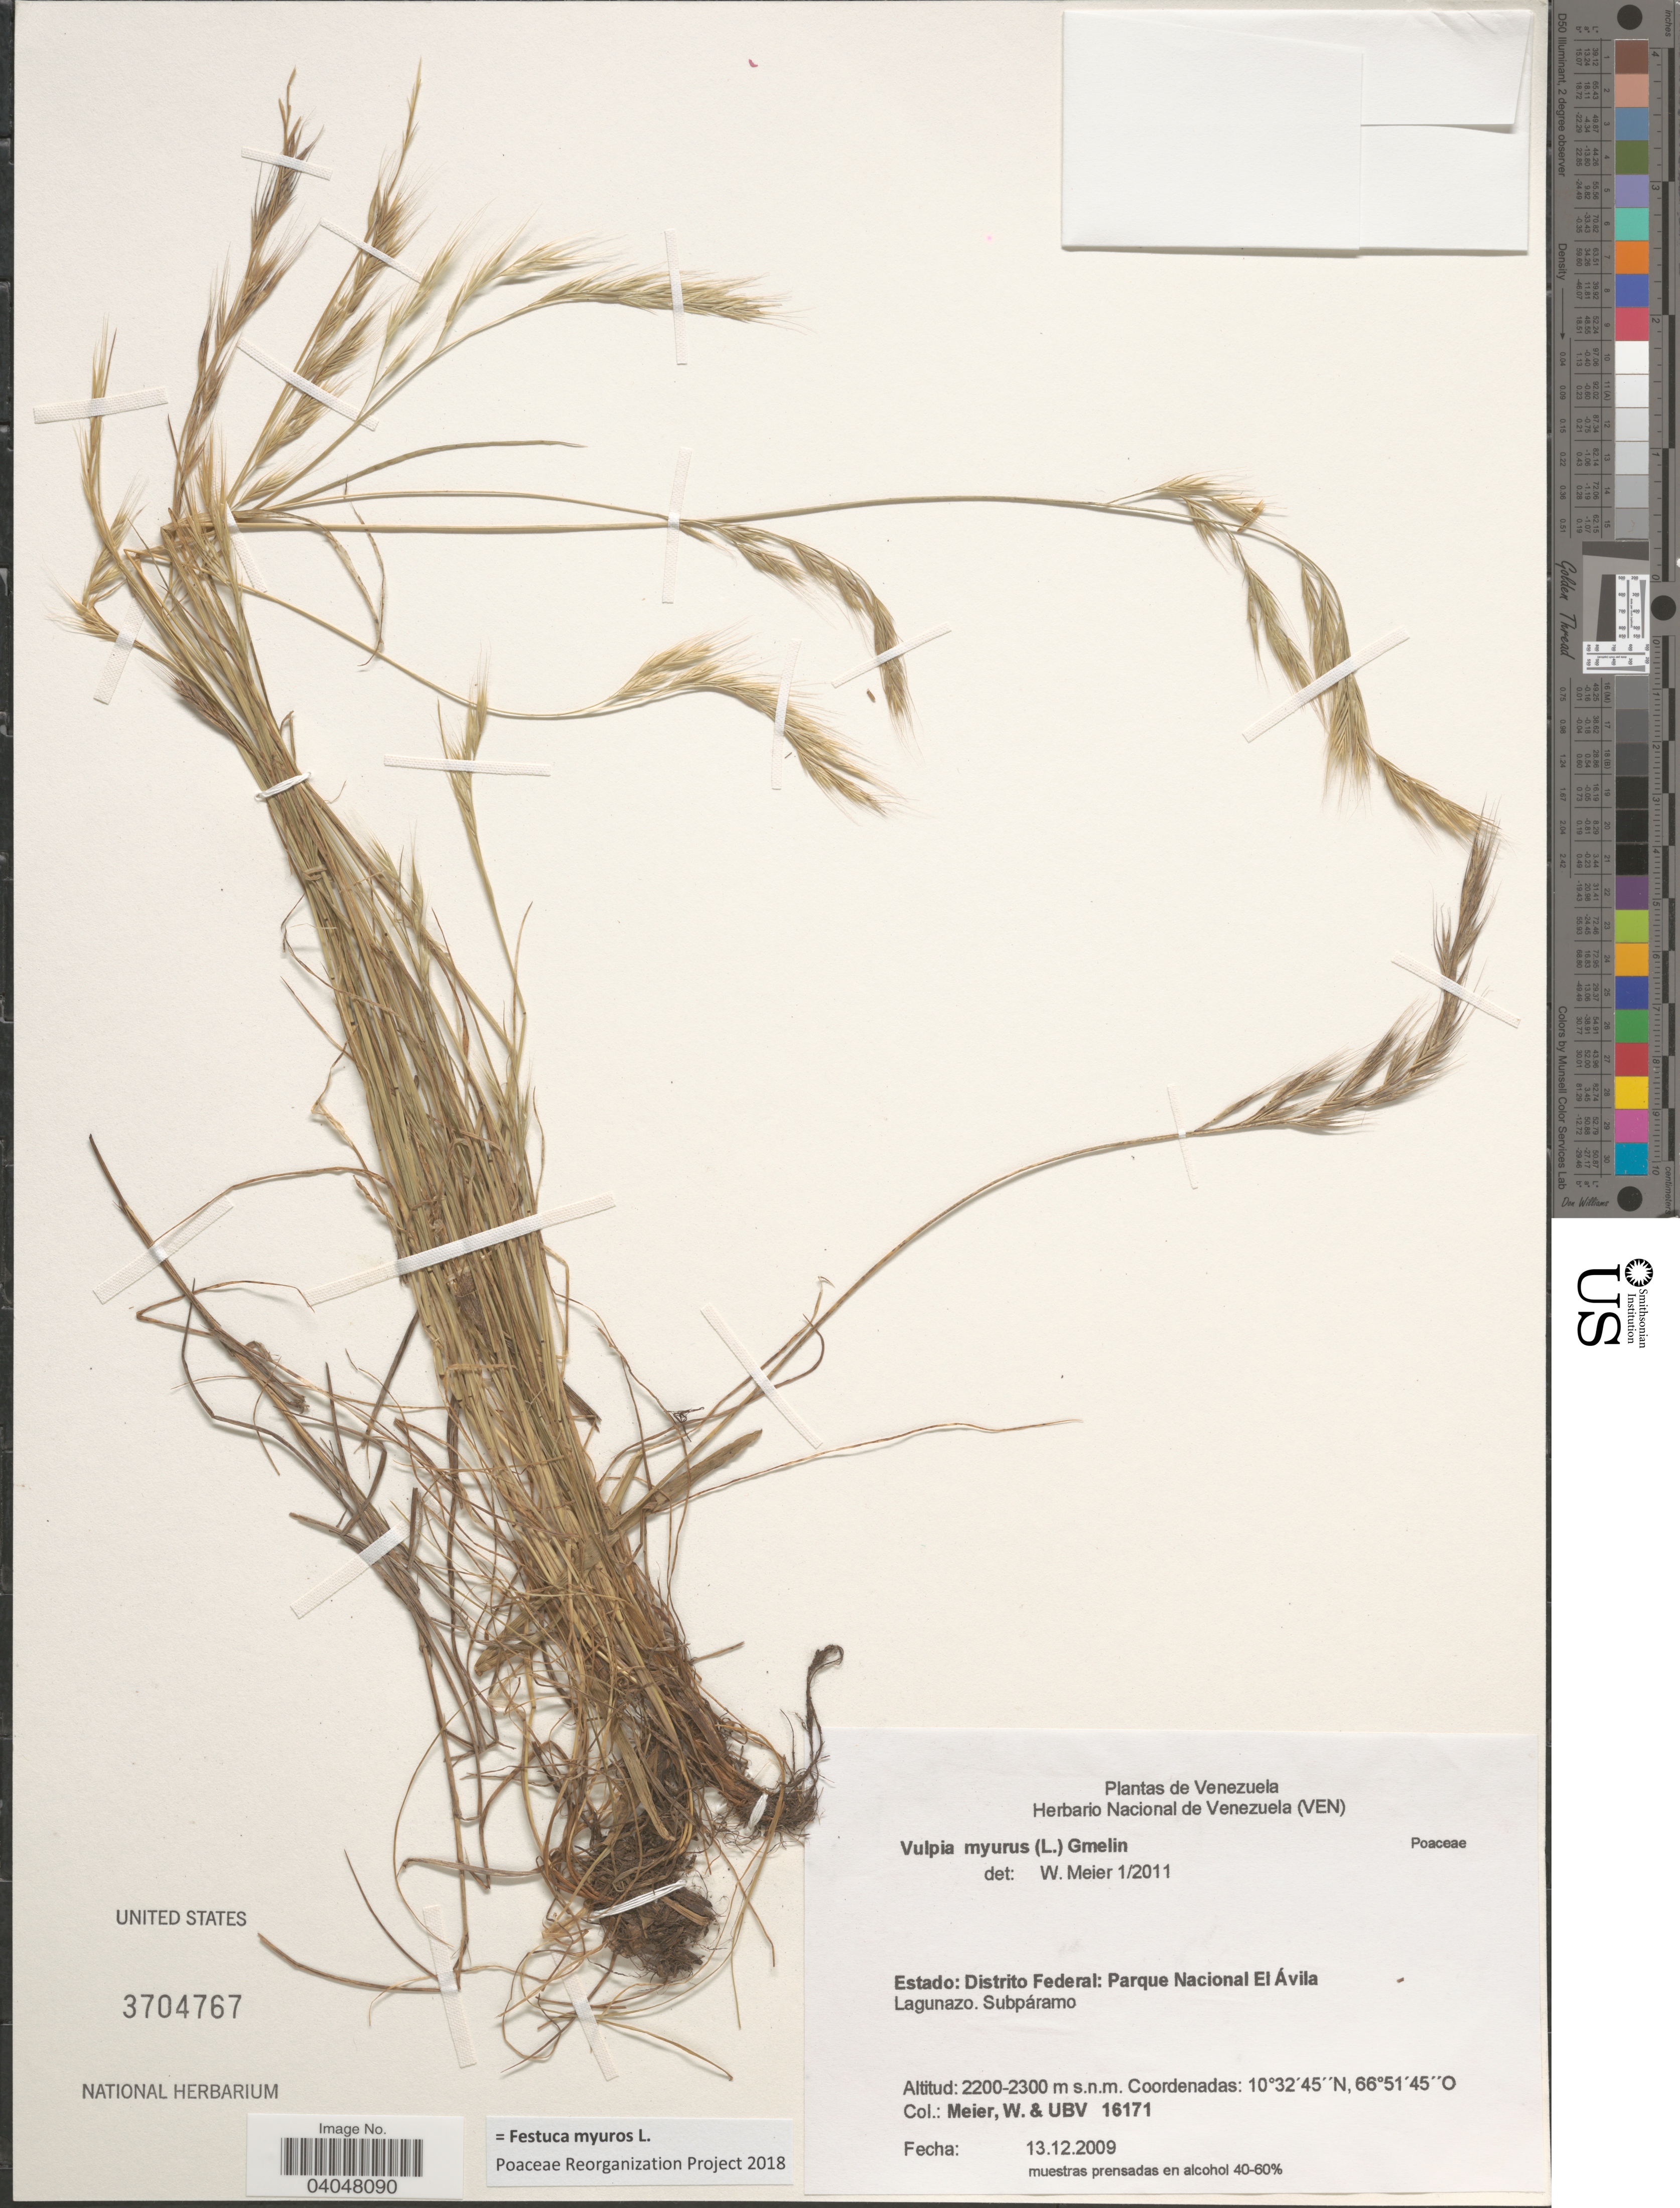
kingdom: Plantae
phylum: Tracheophyta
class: Liliopsida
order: Poales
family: Poaceae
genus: Festuca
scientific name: Festuca myuros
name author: L.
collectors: W. Meier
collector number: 16171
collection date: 2009-12-13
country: Venezuela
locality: Distrito Federal: Parque Nacional El Ávila Lagunazo. Subpáramo.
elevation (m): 2200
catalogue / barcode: US 3704767